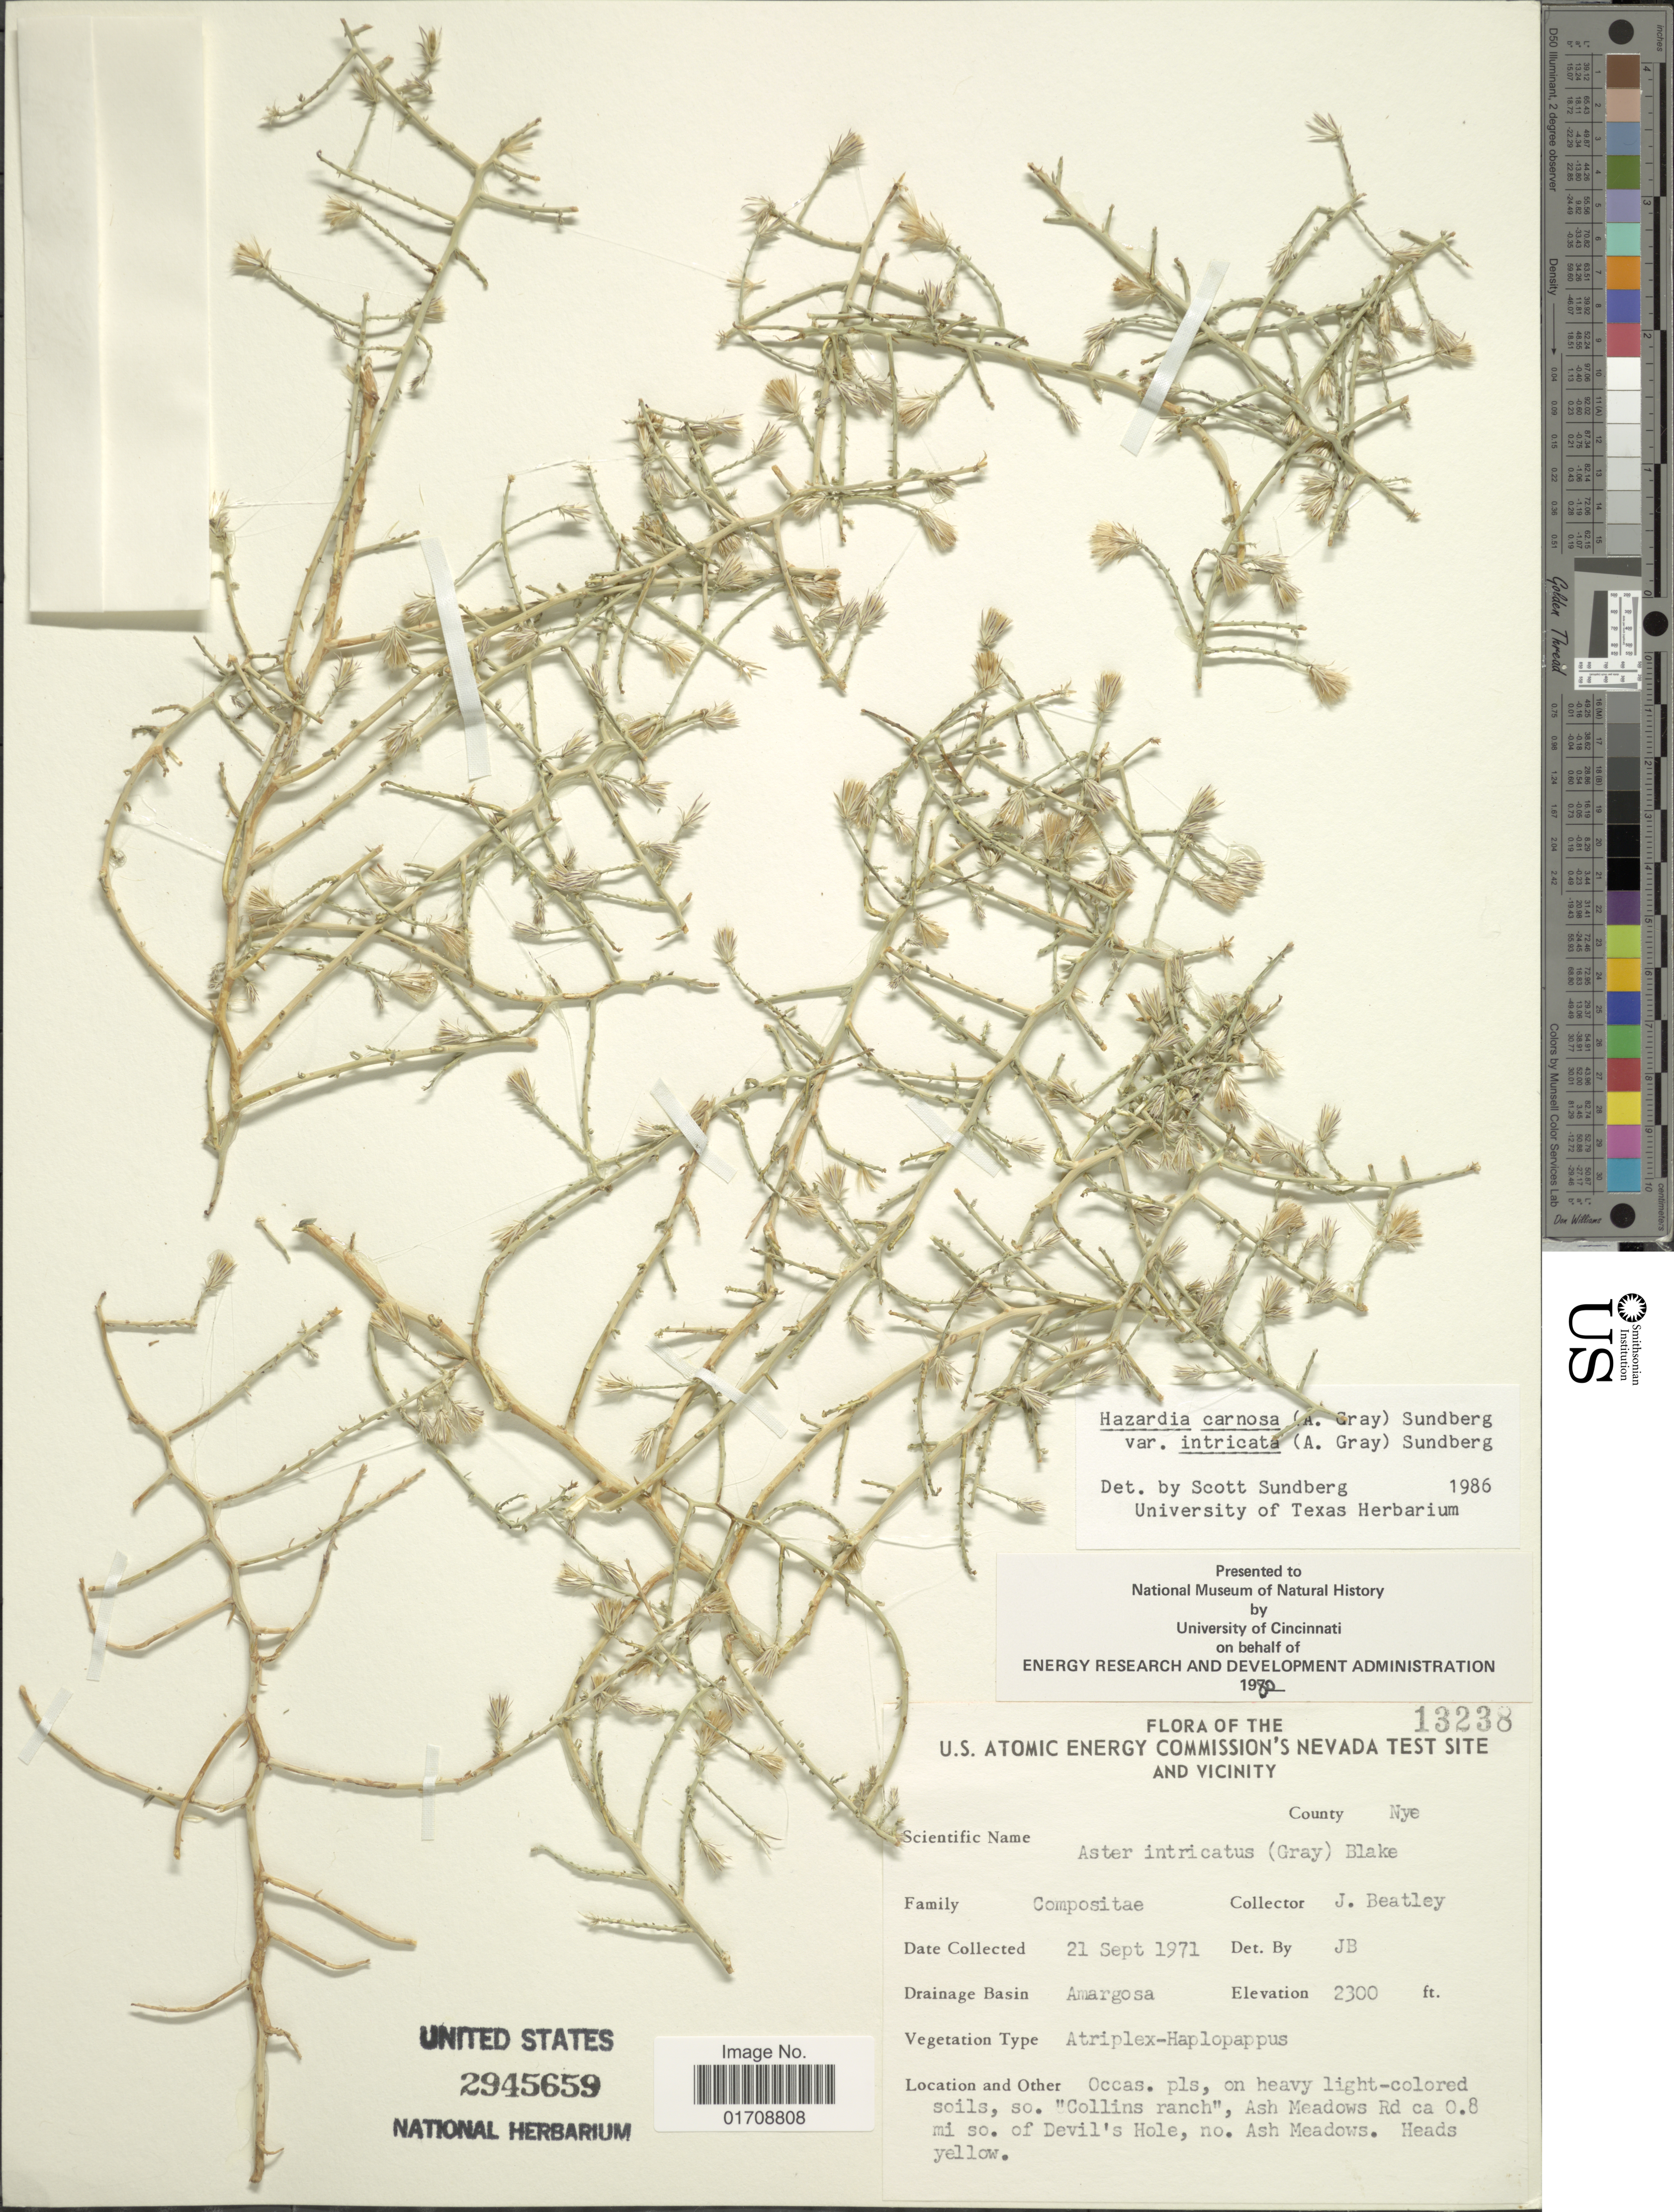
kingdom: Plantae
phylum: Tracheophyta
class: Magnoliopsida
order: Asterales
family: Asteraceae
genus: Machaeranthera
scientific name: Machaeranthera carnosa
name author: (A. Gray) G.L. Nesom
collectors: J. C. Beatley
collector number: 13238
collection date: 1971-09-21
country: United States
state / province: Nevada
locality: U. S. Atomic Energy Commission's Nevada Test Site and Vicinity, County Nye, Drainage Basin Amargosa, so. Collins ranch, Ash Meadows Rd ca 0.8 mi so. of Devil's Hole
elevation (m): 701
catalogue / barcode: US 2945659